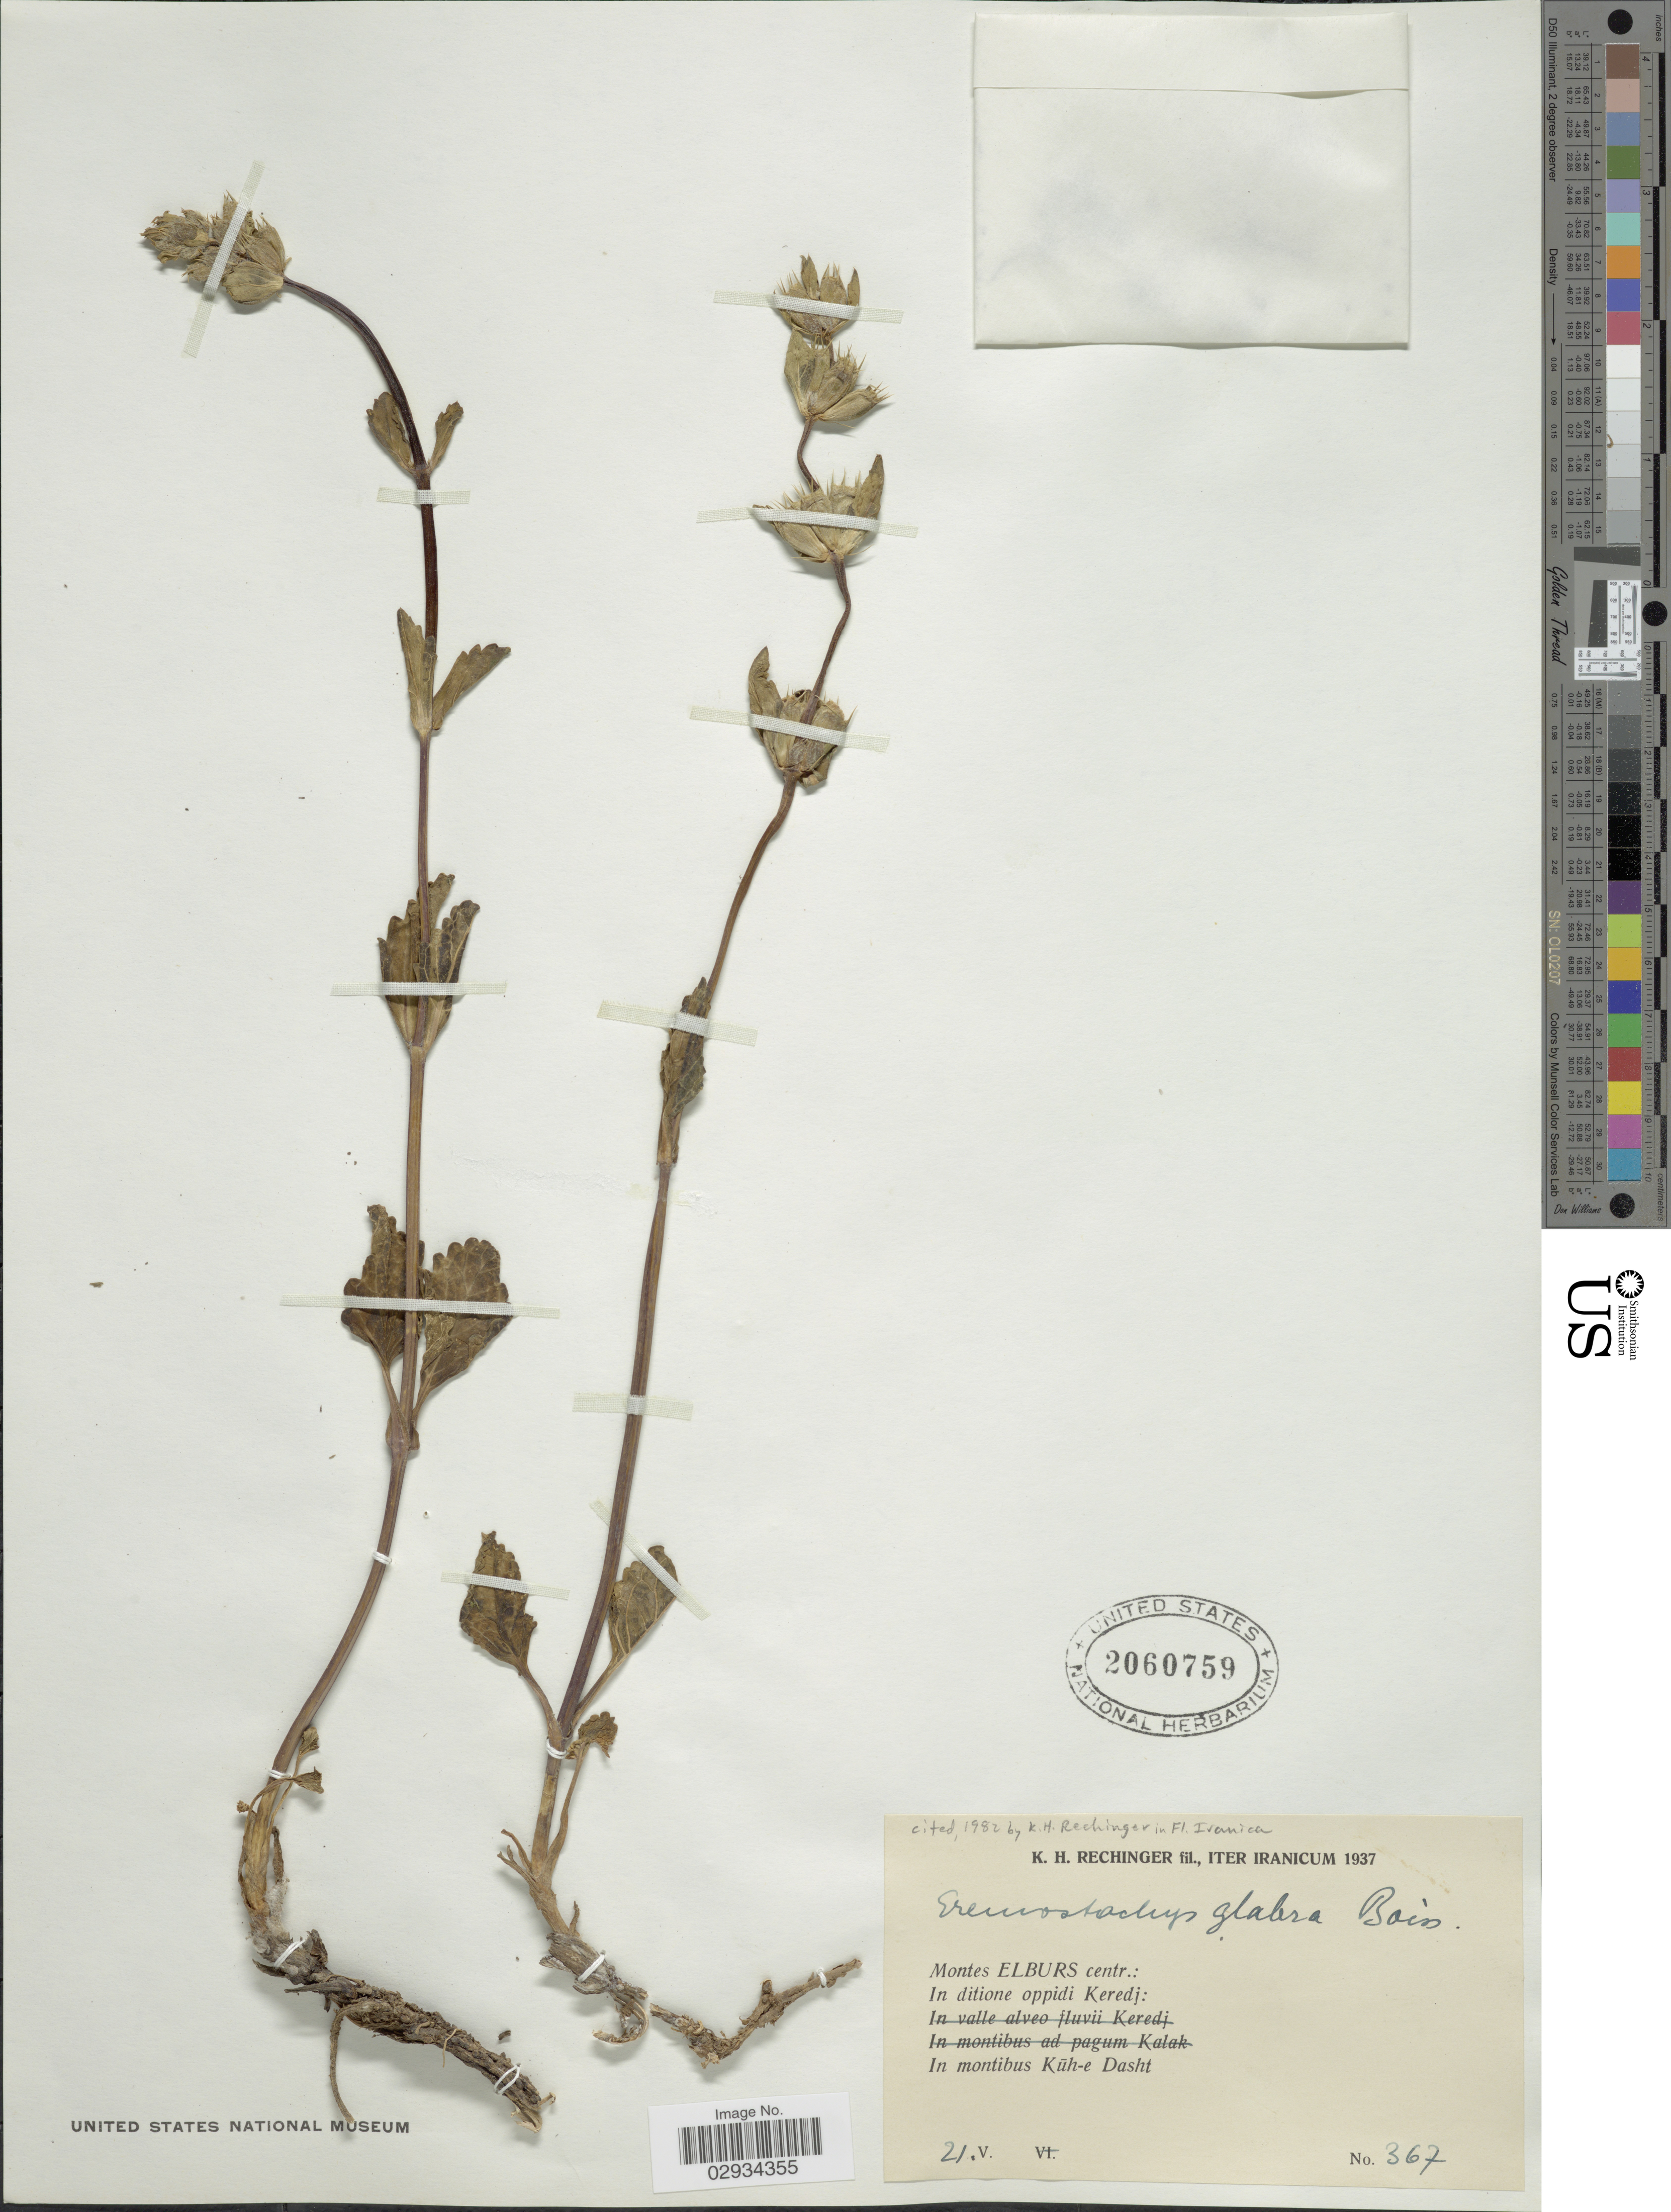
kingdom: Plantae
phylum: Tracheophyta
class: Magnoliopsida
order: Lamiales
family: Lamiaceae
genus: Eremostachys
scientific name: Eremostachys glabra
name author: Boiss. ex Benth.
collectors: K. H. Rechinger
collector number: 367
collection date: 1937-05-21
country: Iran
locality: Iter Iranicum. Montes Elburs centr.: In ditione oppidi Keredj. In montibus Küh-e Dasht.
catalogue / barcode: US 2060759